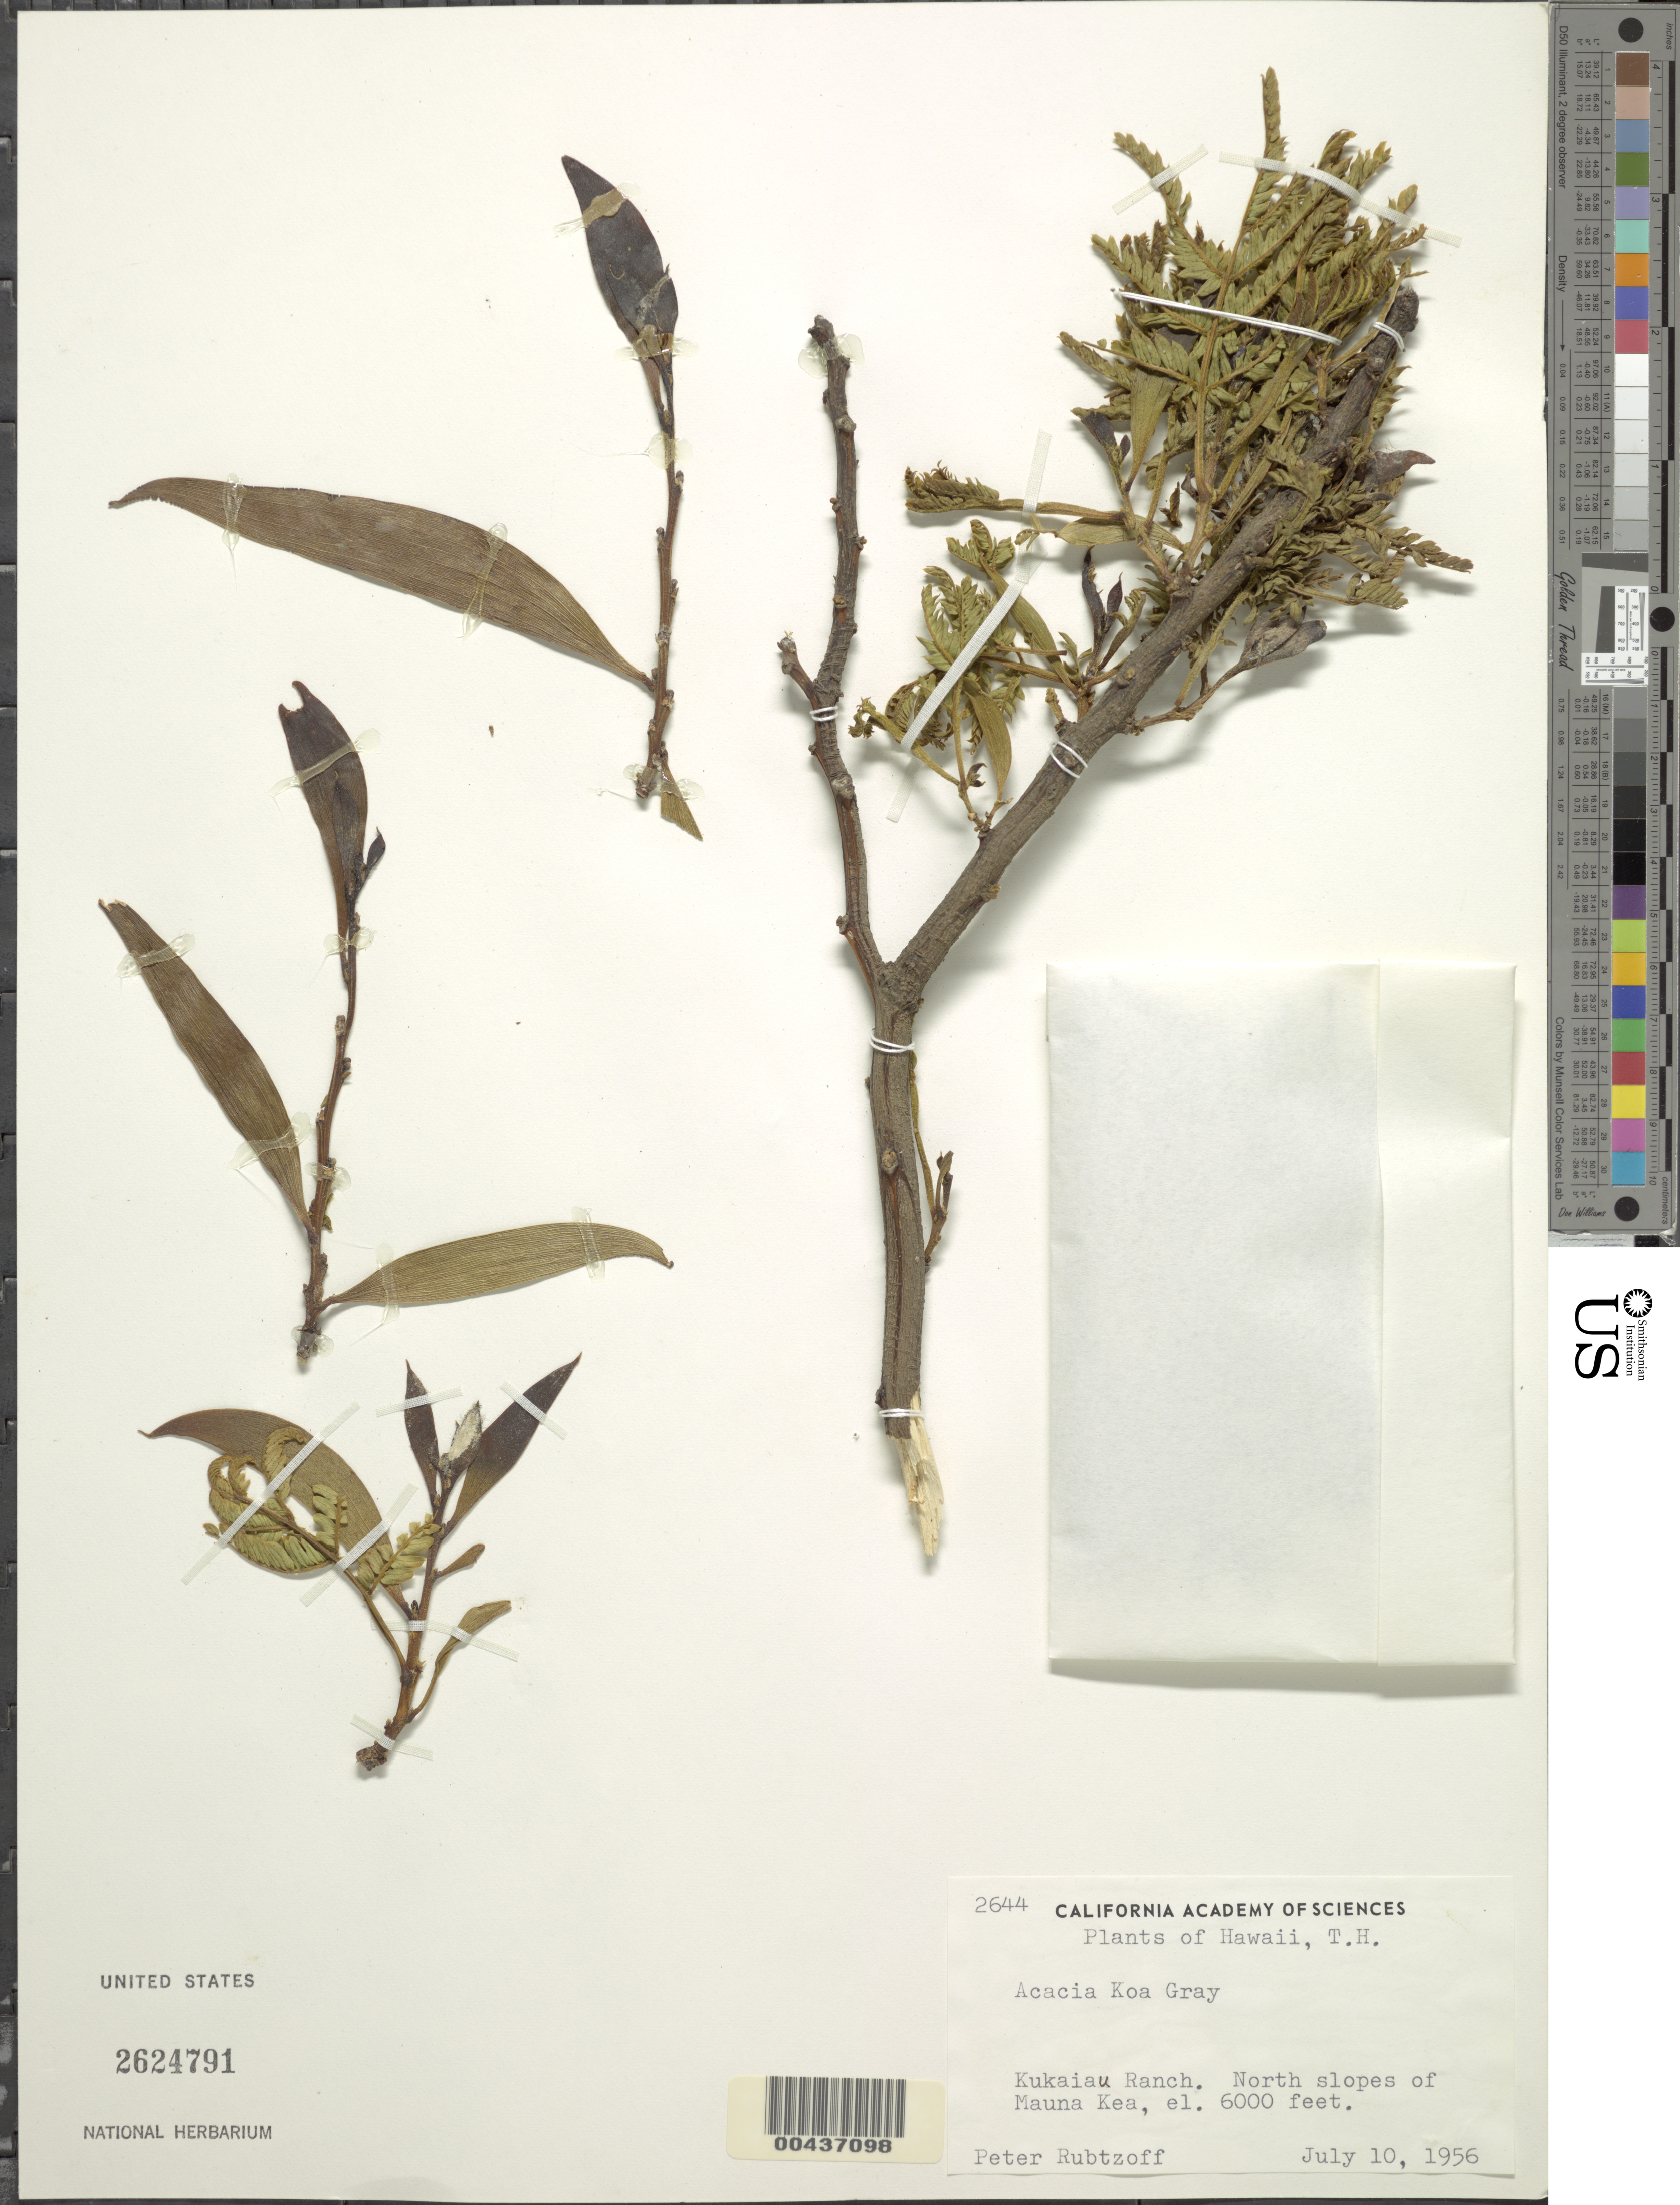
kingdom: Plantae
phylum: Tracheophyta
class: Magnoliopsida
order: Fabales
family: Fabaceae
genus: Acacia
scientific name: Acacia koa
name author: A. Gray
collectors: P. Rubtzoff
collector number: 2644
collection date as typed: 10 Jul 1956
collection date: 1956-07-10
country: United States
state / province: Hawaii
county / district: Hawaii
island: Hawaii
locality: Kukuaiau Ranch, north slopes of Mauna Kea, Hawaii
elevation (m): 1829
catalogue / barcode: US 2624791